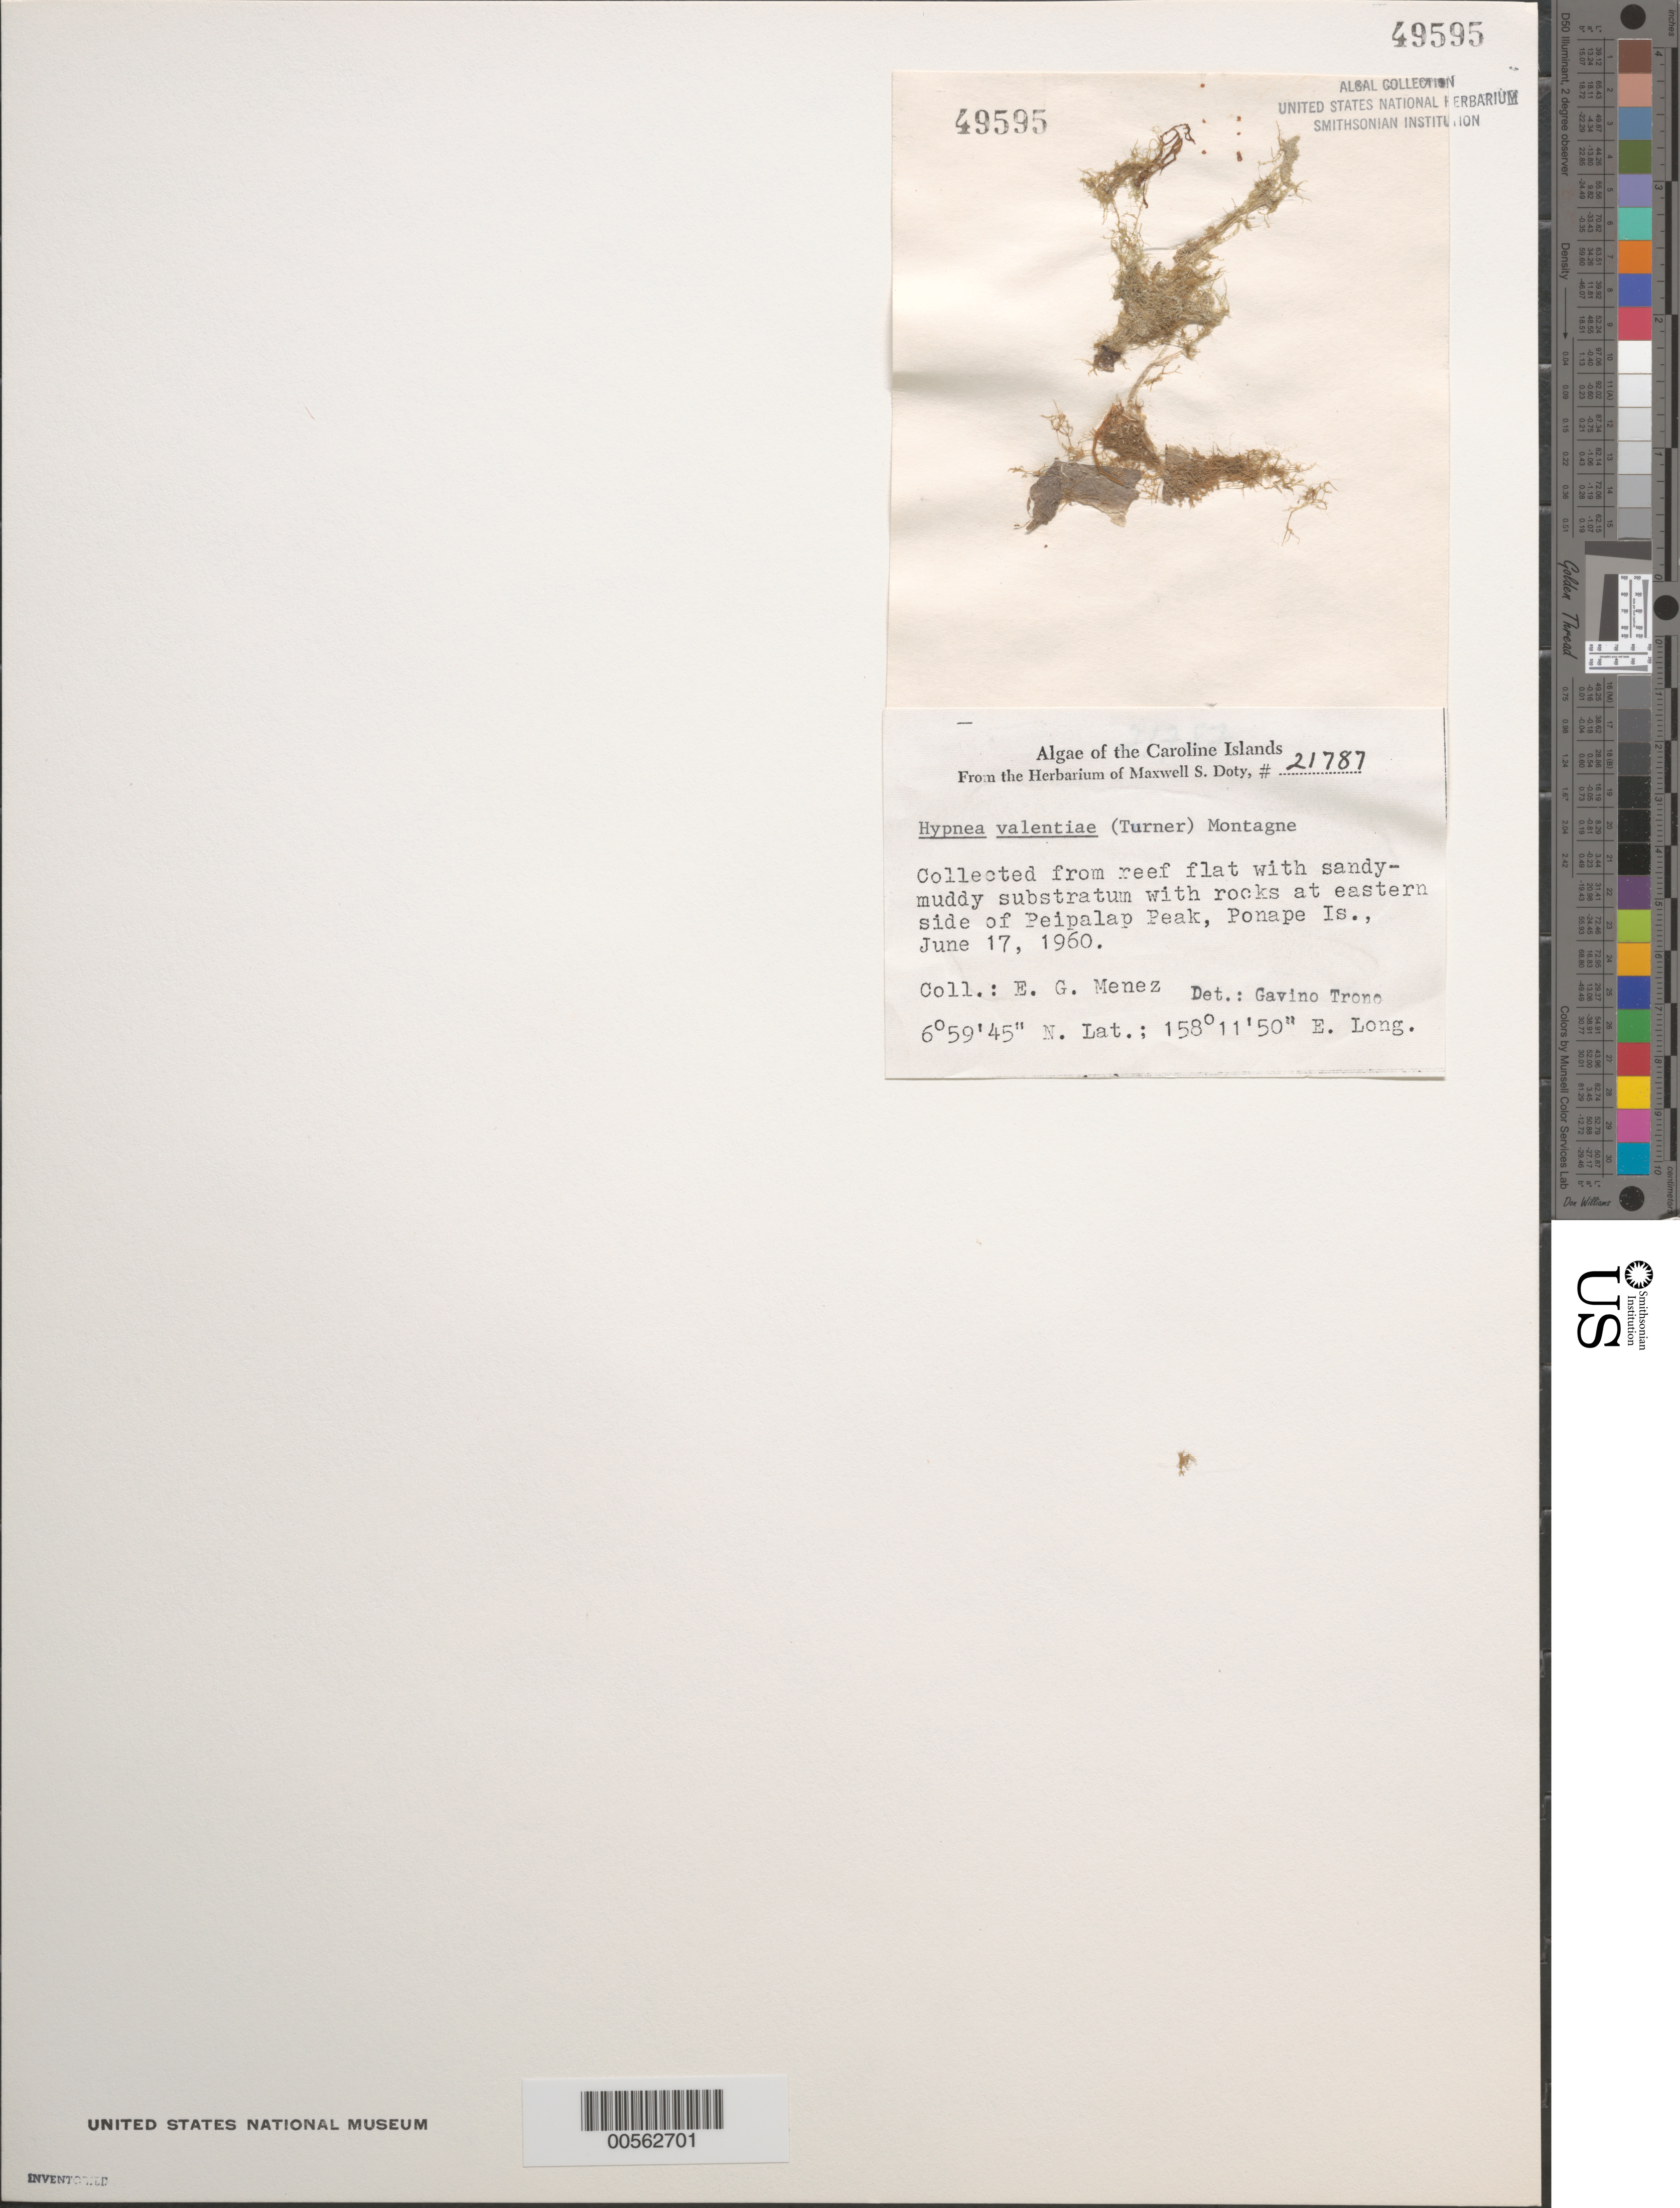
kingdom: Plantae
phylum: Rhodophyta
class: Florideophyceae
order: Gigartinales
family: Cystocloniaceae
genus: Hypnea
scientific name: Hypnea valentiae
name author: (Turner) Mont.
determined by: Trono, Gavino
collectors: Meñez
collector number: MSD 21787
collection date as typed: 17 Jun 1960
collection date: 1960-06-17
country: Micronesia, Federated States of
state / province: Pohnpei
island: Pohnpei [Ponape]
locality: Peipalap Peak, east side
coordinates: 6 59' 45" N, 158 11' 50" E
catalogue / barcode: US 49595